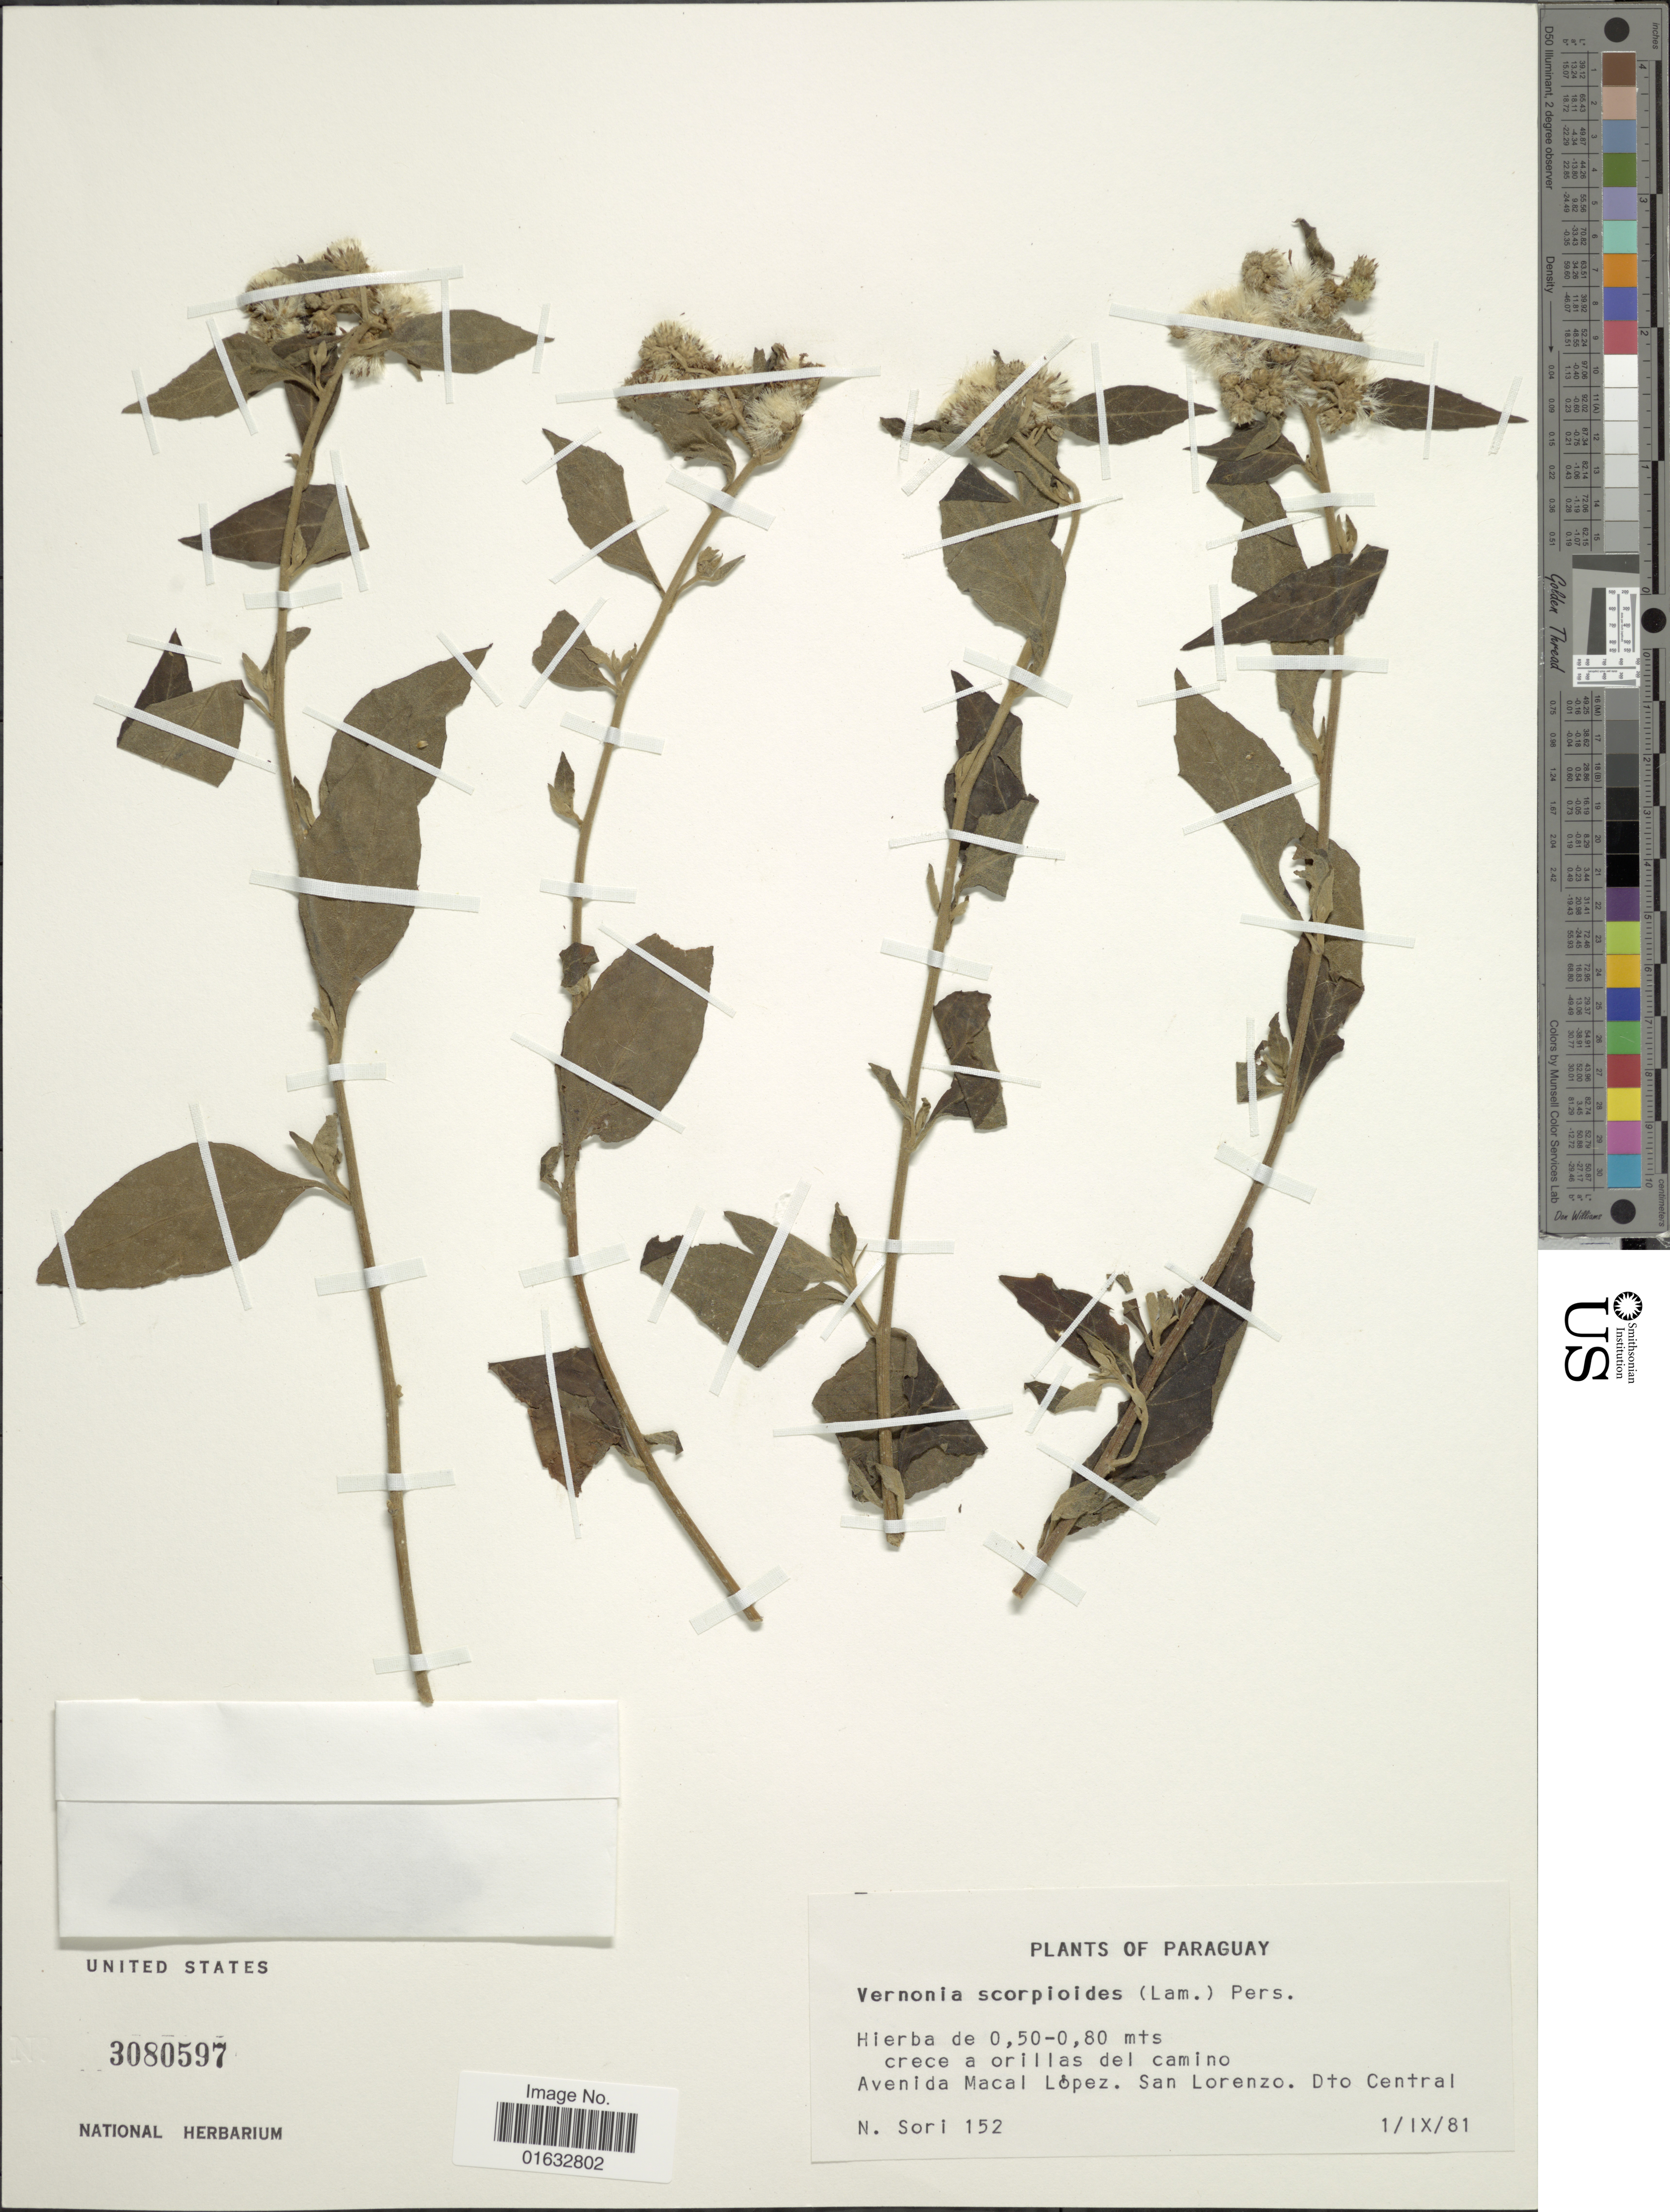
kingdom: Plantae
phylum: Tracheophyta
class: Magnoliopsida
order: Asterales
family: Asteraceae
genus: Cyrtocymura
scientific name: Cyrtocymura scorpioides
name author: (Lam.) H. Rob.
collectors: N. Soria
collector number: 152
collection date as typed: Transcribed d/m/y: 1/9/81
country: Paraguay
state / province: Central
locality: Crece a orillas del camino. Avenida Macal Lopez. San Lorenzo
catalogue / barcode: US 3080597